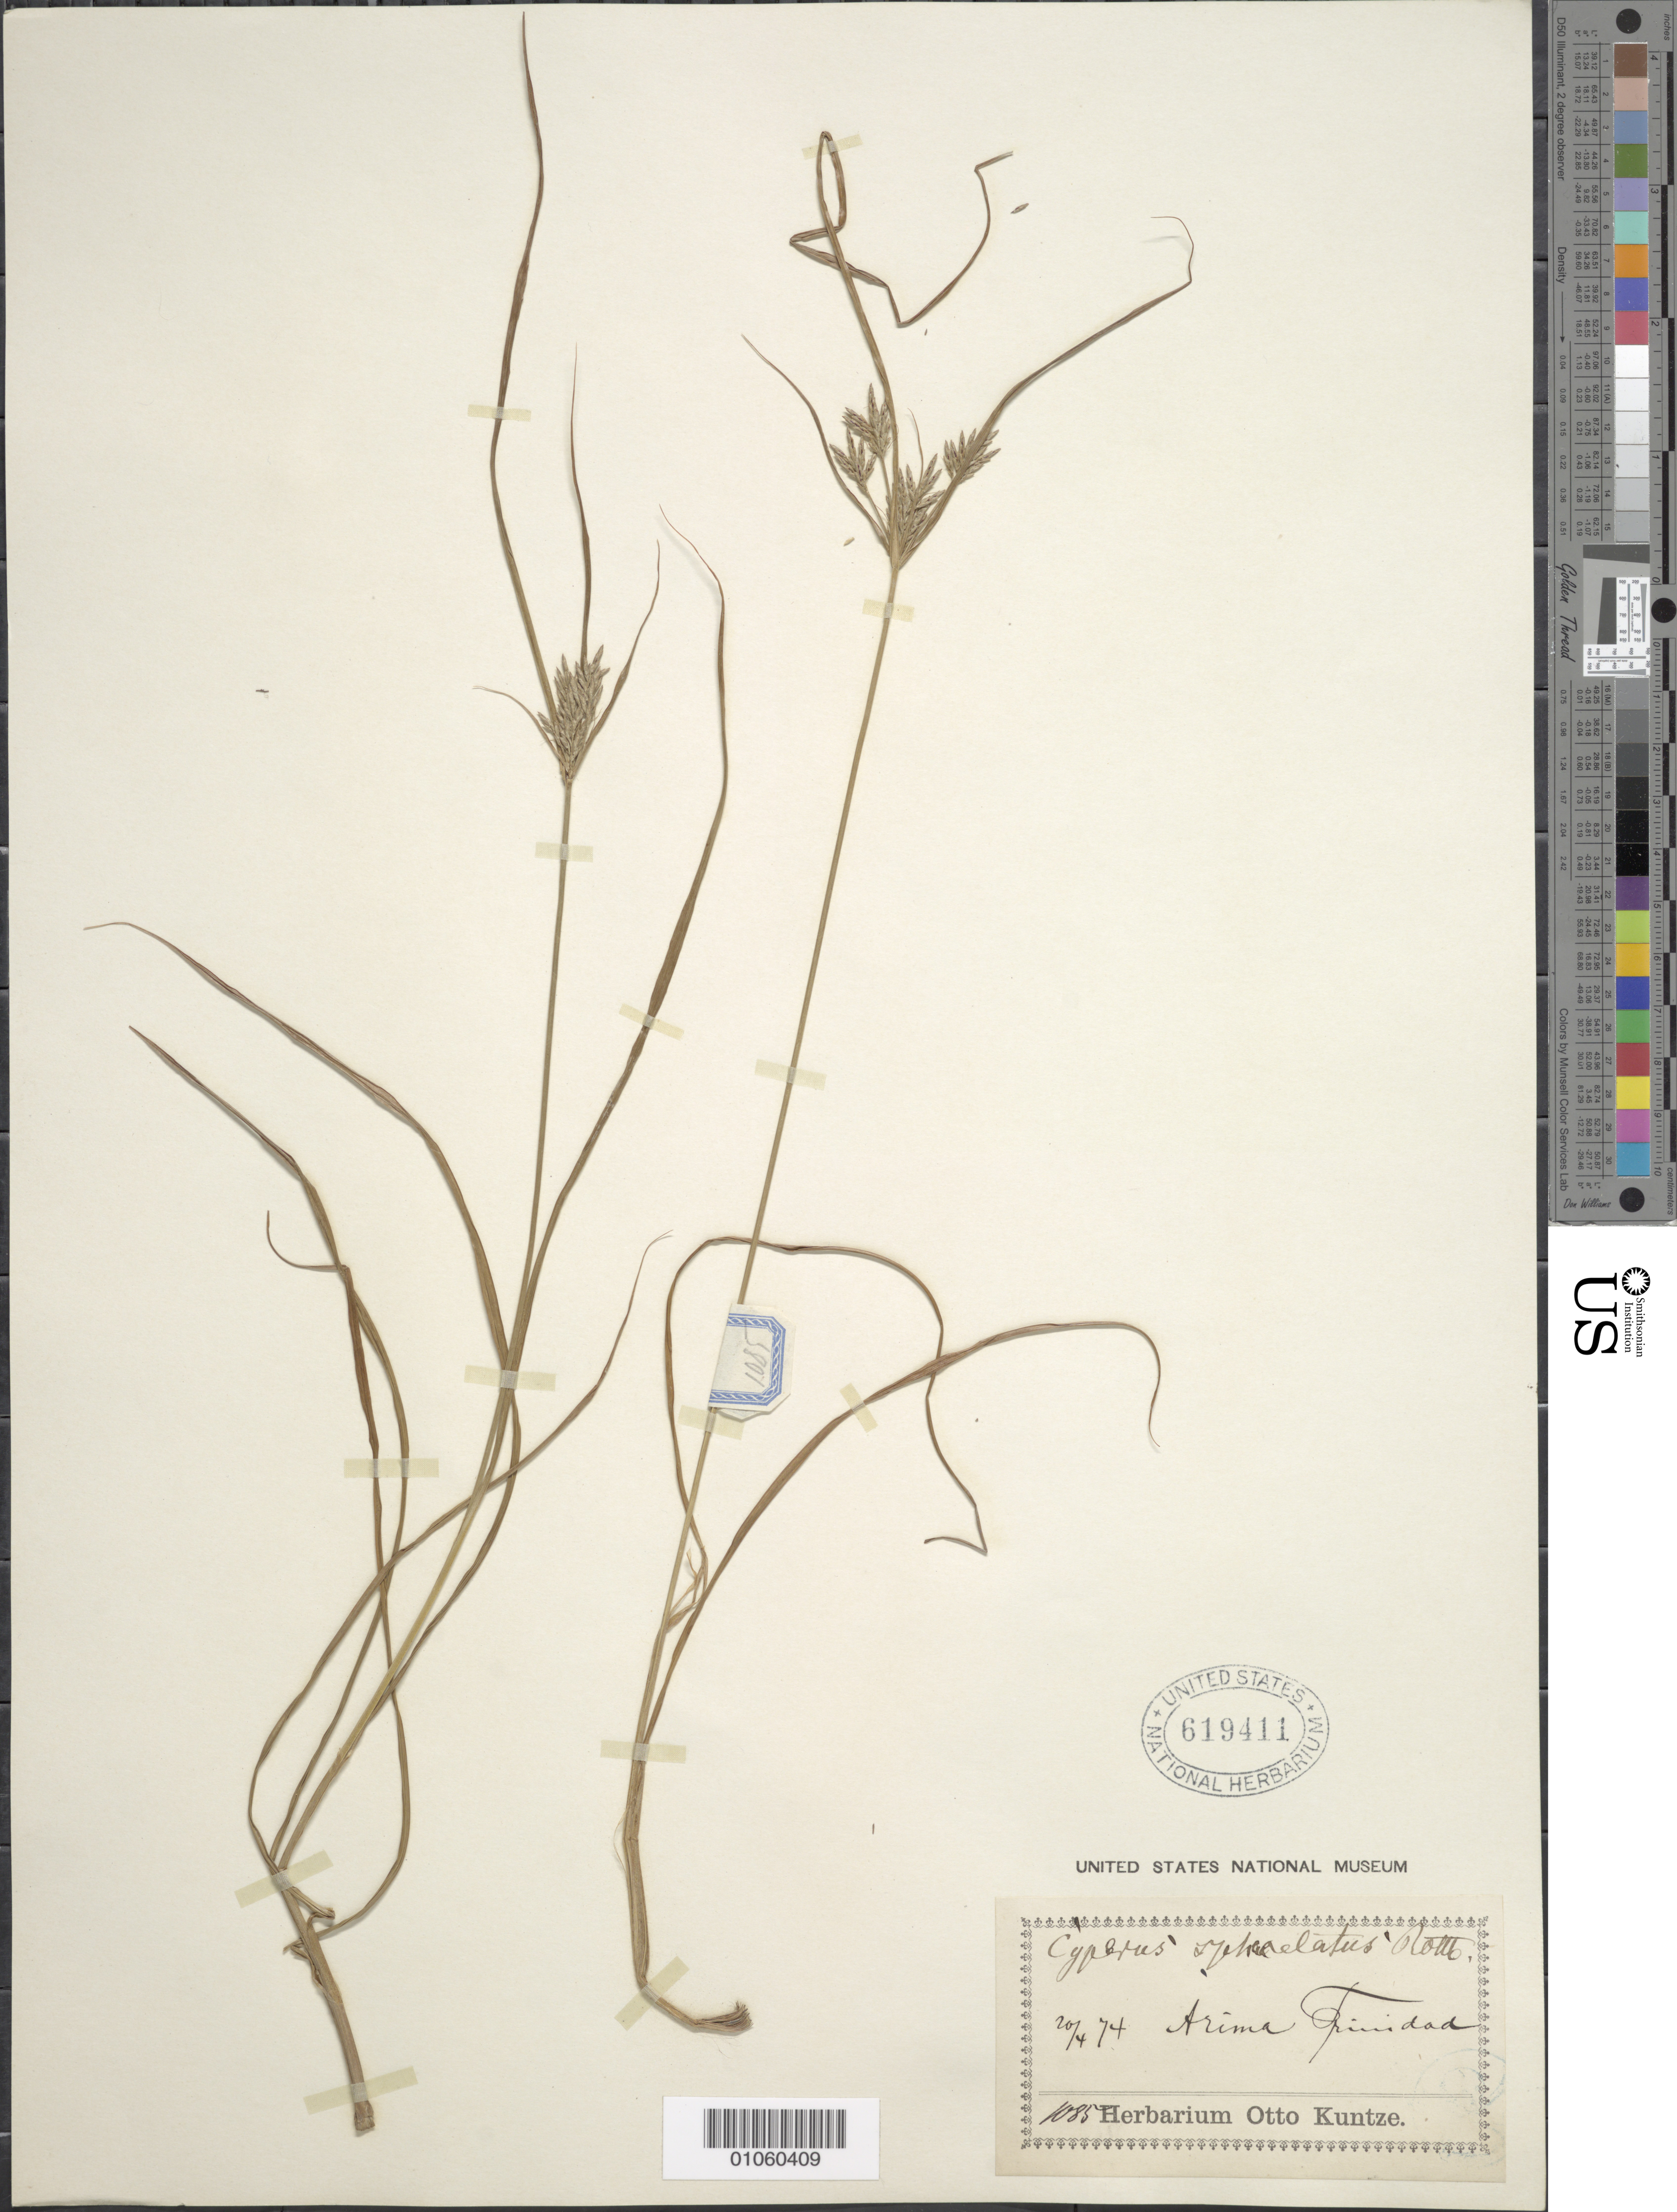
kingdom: Plantae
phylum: Tracheophyta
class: Liliopsida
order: Poales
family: Cyperaceae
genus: Cyperus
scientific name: Cyperus sphacelatus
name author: Rottb.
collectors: C.E.O. Kuntze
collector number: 1085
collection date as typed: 20 Apr 1874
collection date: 1874-04-20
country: Trinidad and Tobago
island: Trinidad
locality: Arima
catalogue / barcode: US 619411